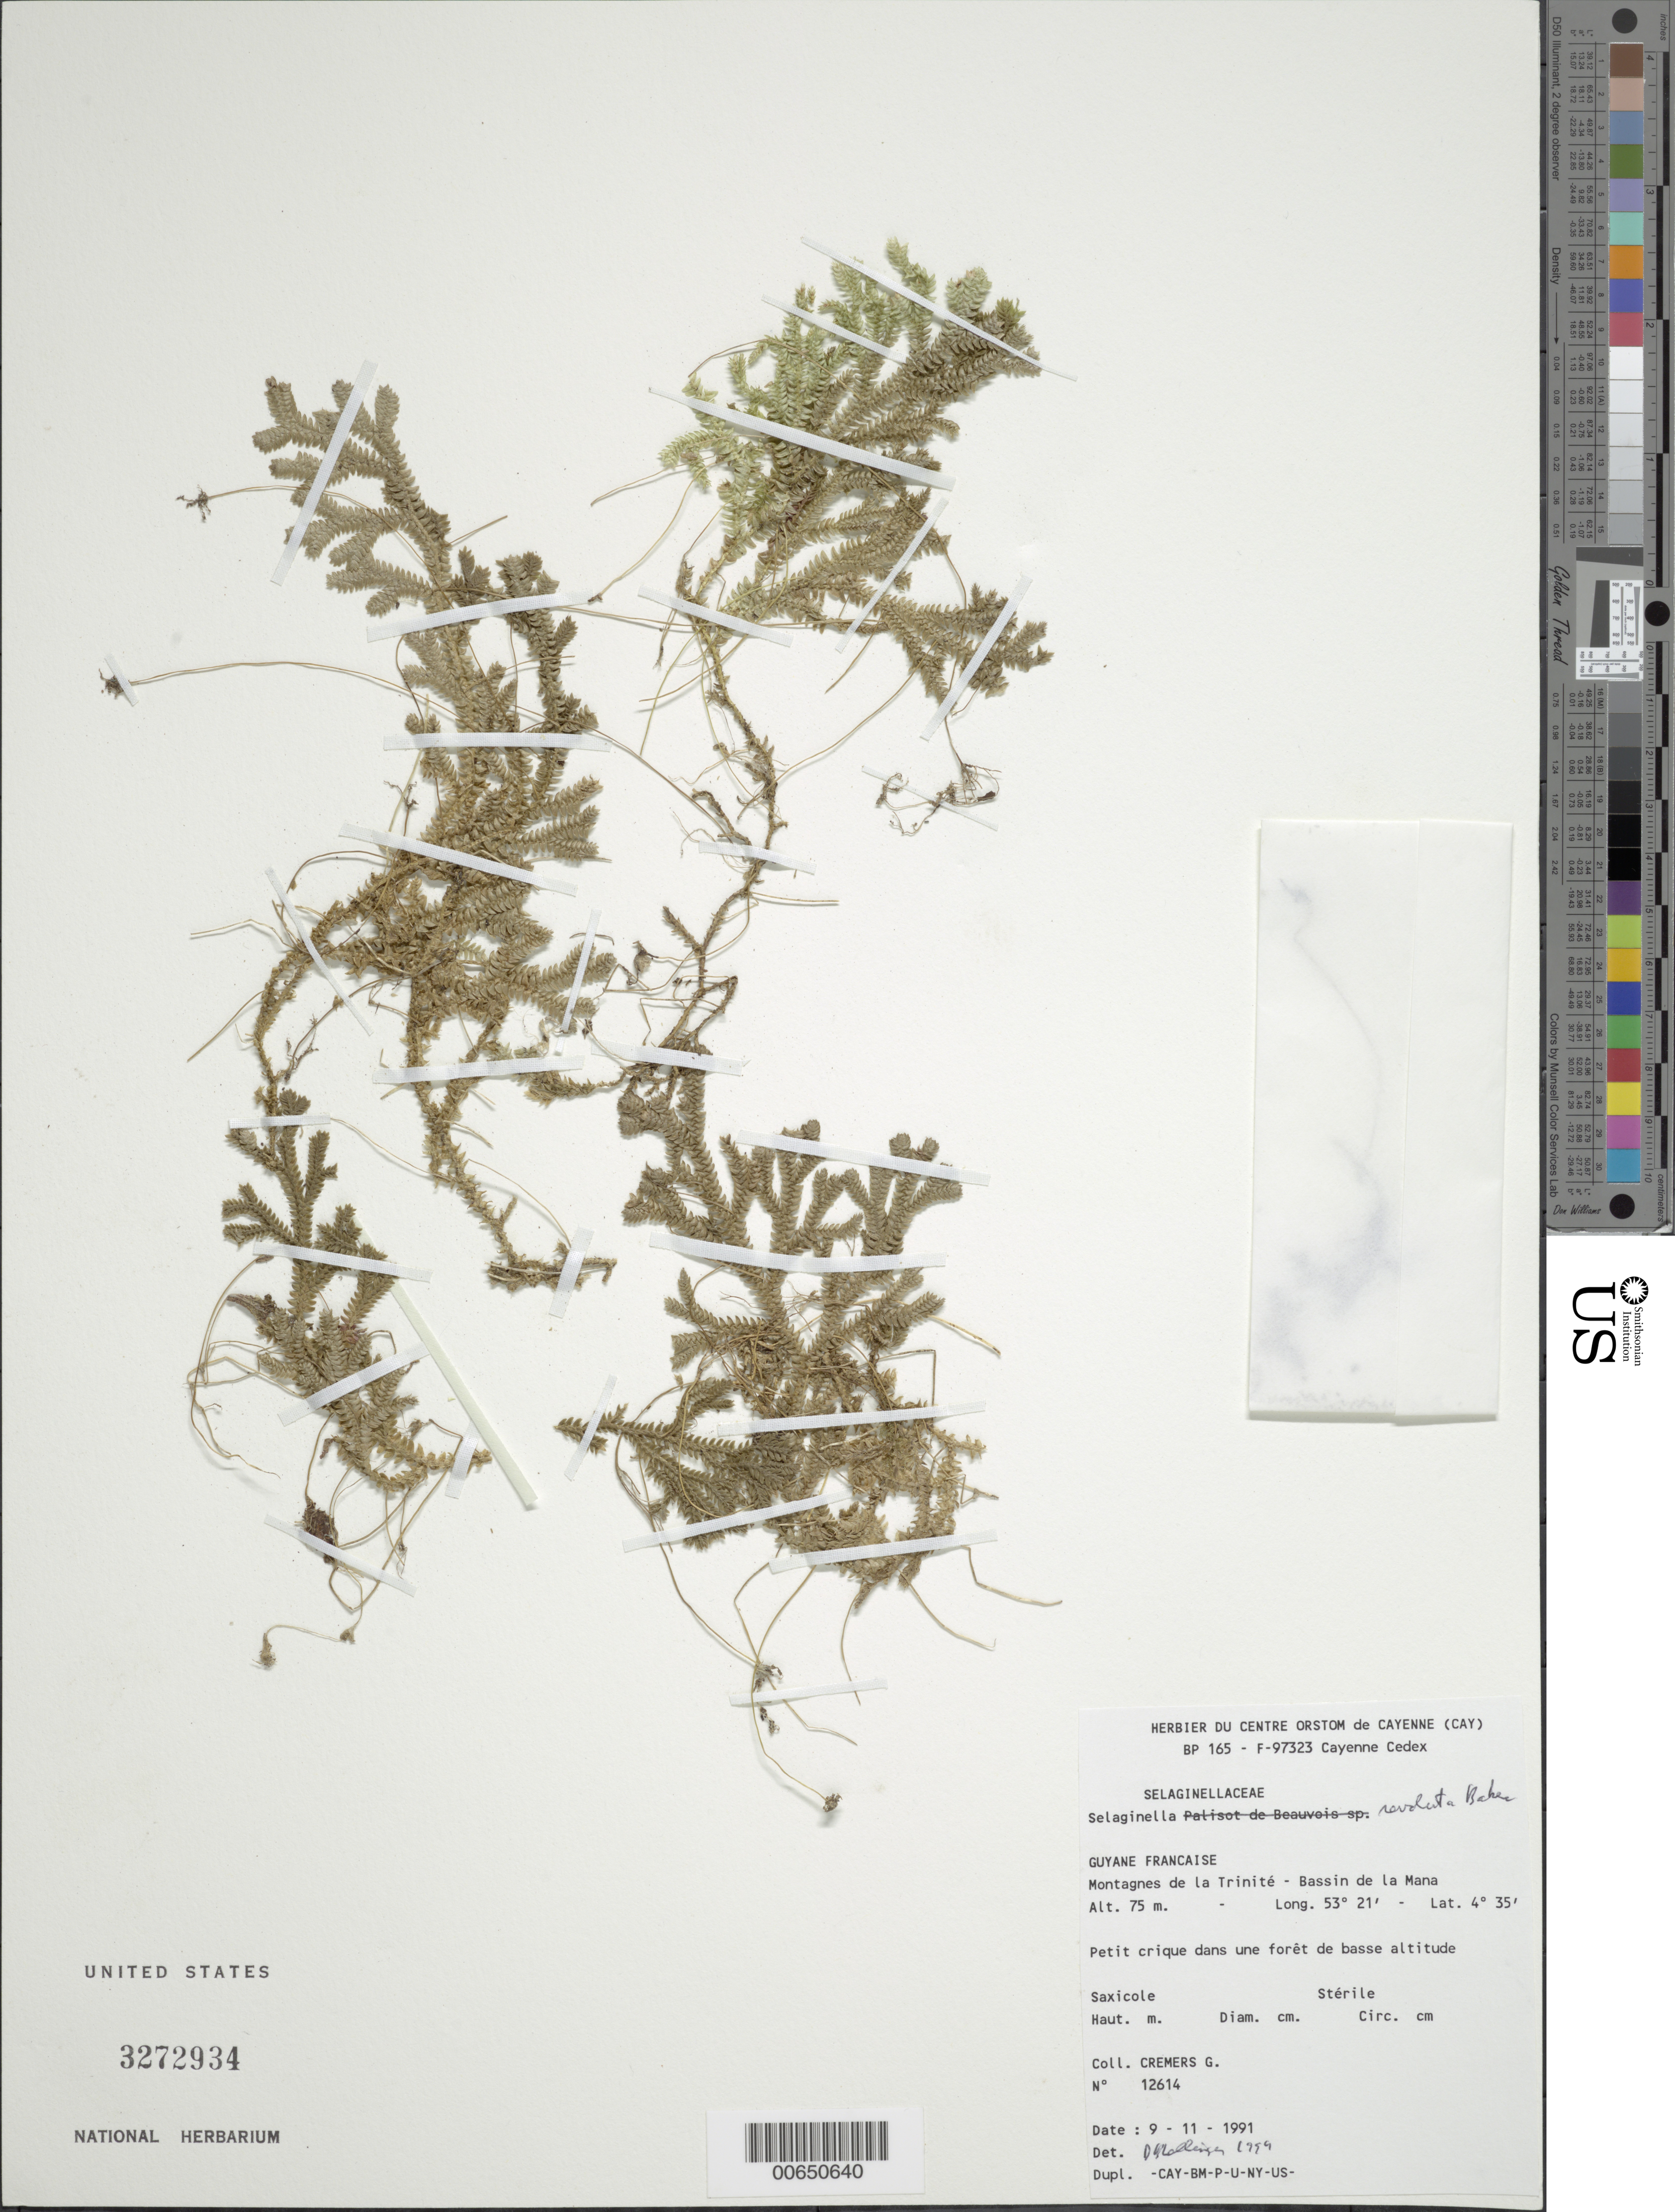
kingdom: Plantae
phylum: Tracheophyta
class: Lycopodiopsida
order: Selaginellales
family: Selaginellaceae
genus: Selaginella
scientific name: Selaginella revoluta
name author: Baker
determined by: Lellinger, David B., (BOT), Smithsonian Institution - National Museum of Natural History (UNITED STATES)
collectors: G. Cremers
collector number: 12614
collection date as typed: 11-Sep-91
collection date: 1991-09-11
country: French Guiana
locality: Montagnes de la Trinité, Bassin de la Mana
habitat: Petit crique dans une forêt de basse altitude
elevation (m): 75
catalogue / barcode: US 3272934